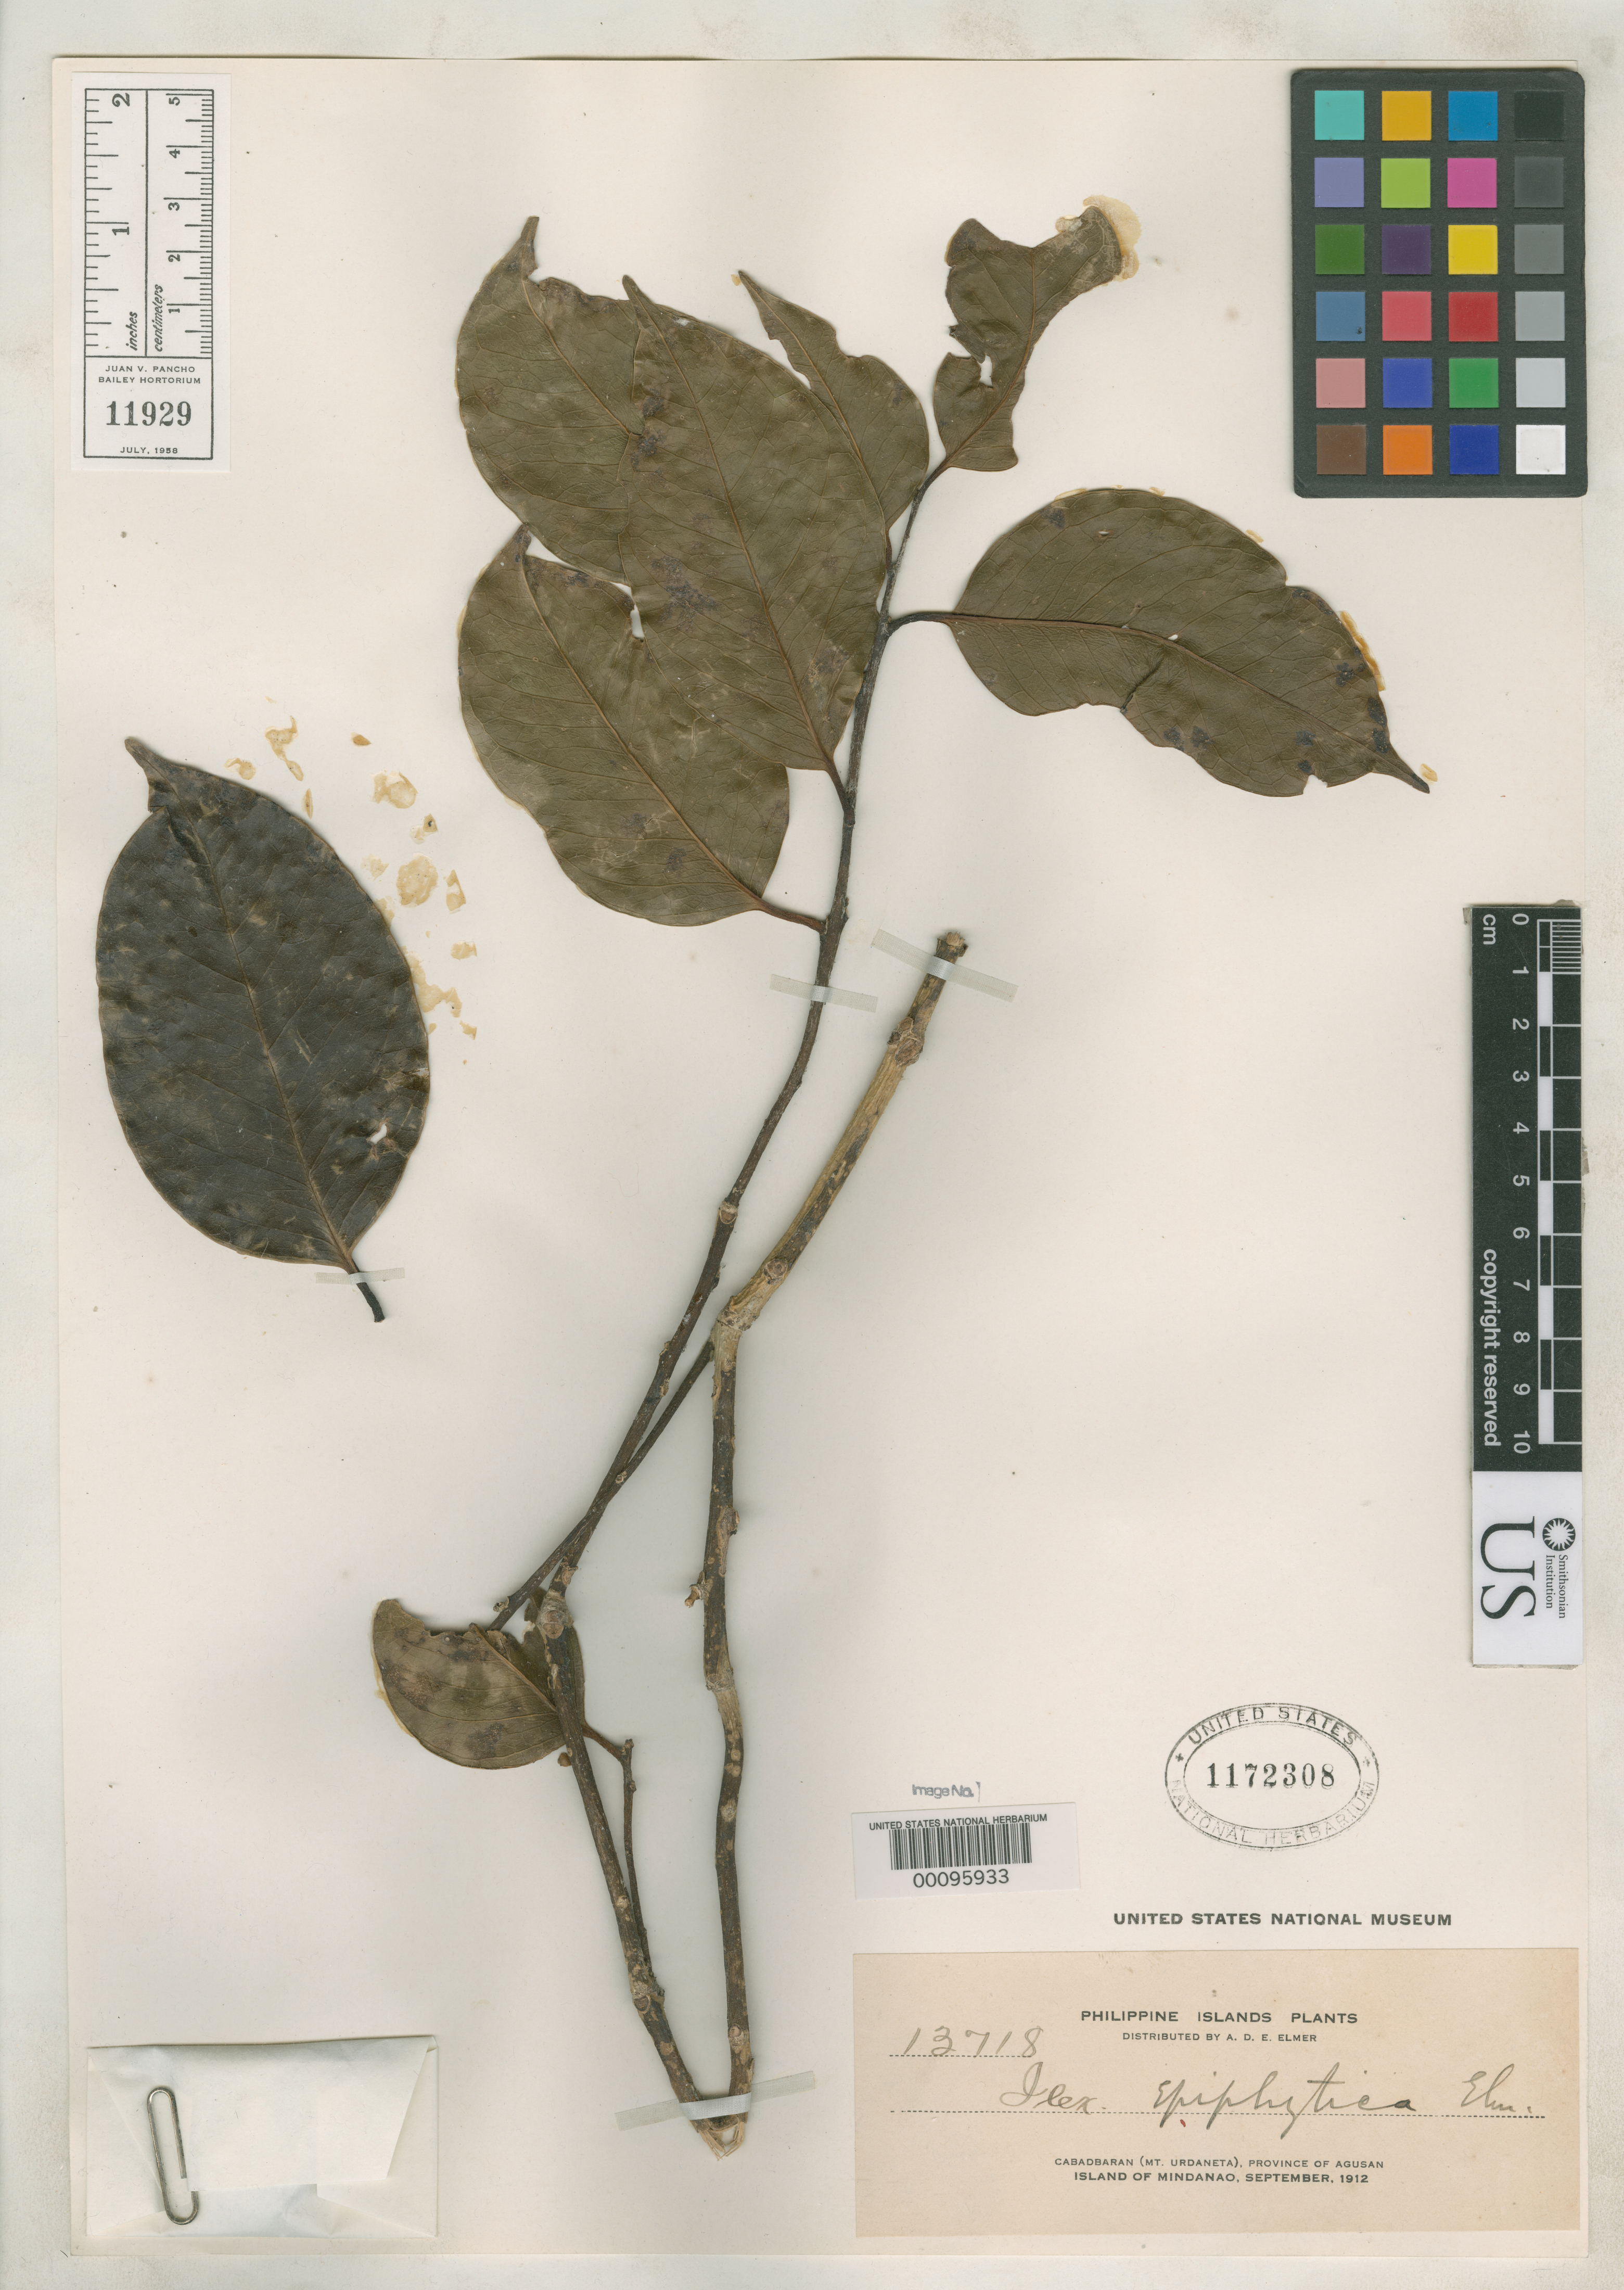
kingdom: Plantae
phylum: Tracheophyta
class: Magnoliopsida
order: Aquifoliales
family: Aquifoliaceae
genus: Ilex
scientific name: Ilex epiphytica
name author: Elmer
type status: Isotype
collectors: A. D. E. Elmer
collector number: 13718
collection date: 1912-07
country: Philippines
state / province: Caraga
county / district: Agusan del Norte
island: Mindanao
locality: Cabadbaran (Mt. Urdaneta), province of Agusan, Island of Mindanao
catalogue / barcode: US 1172308